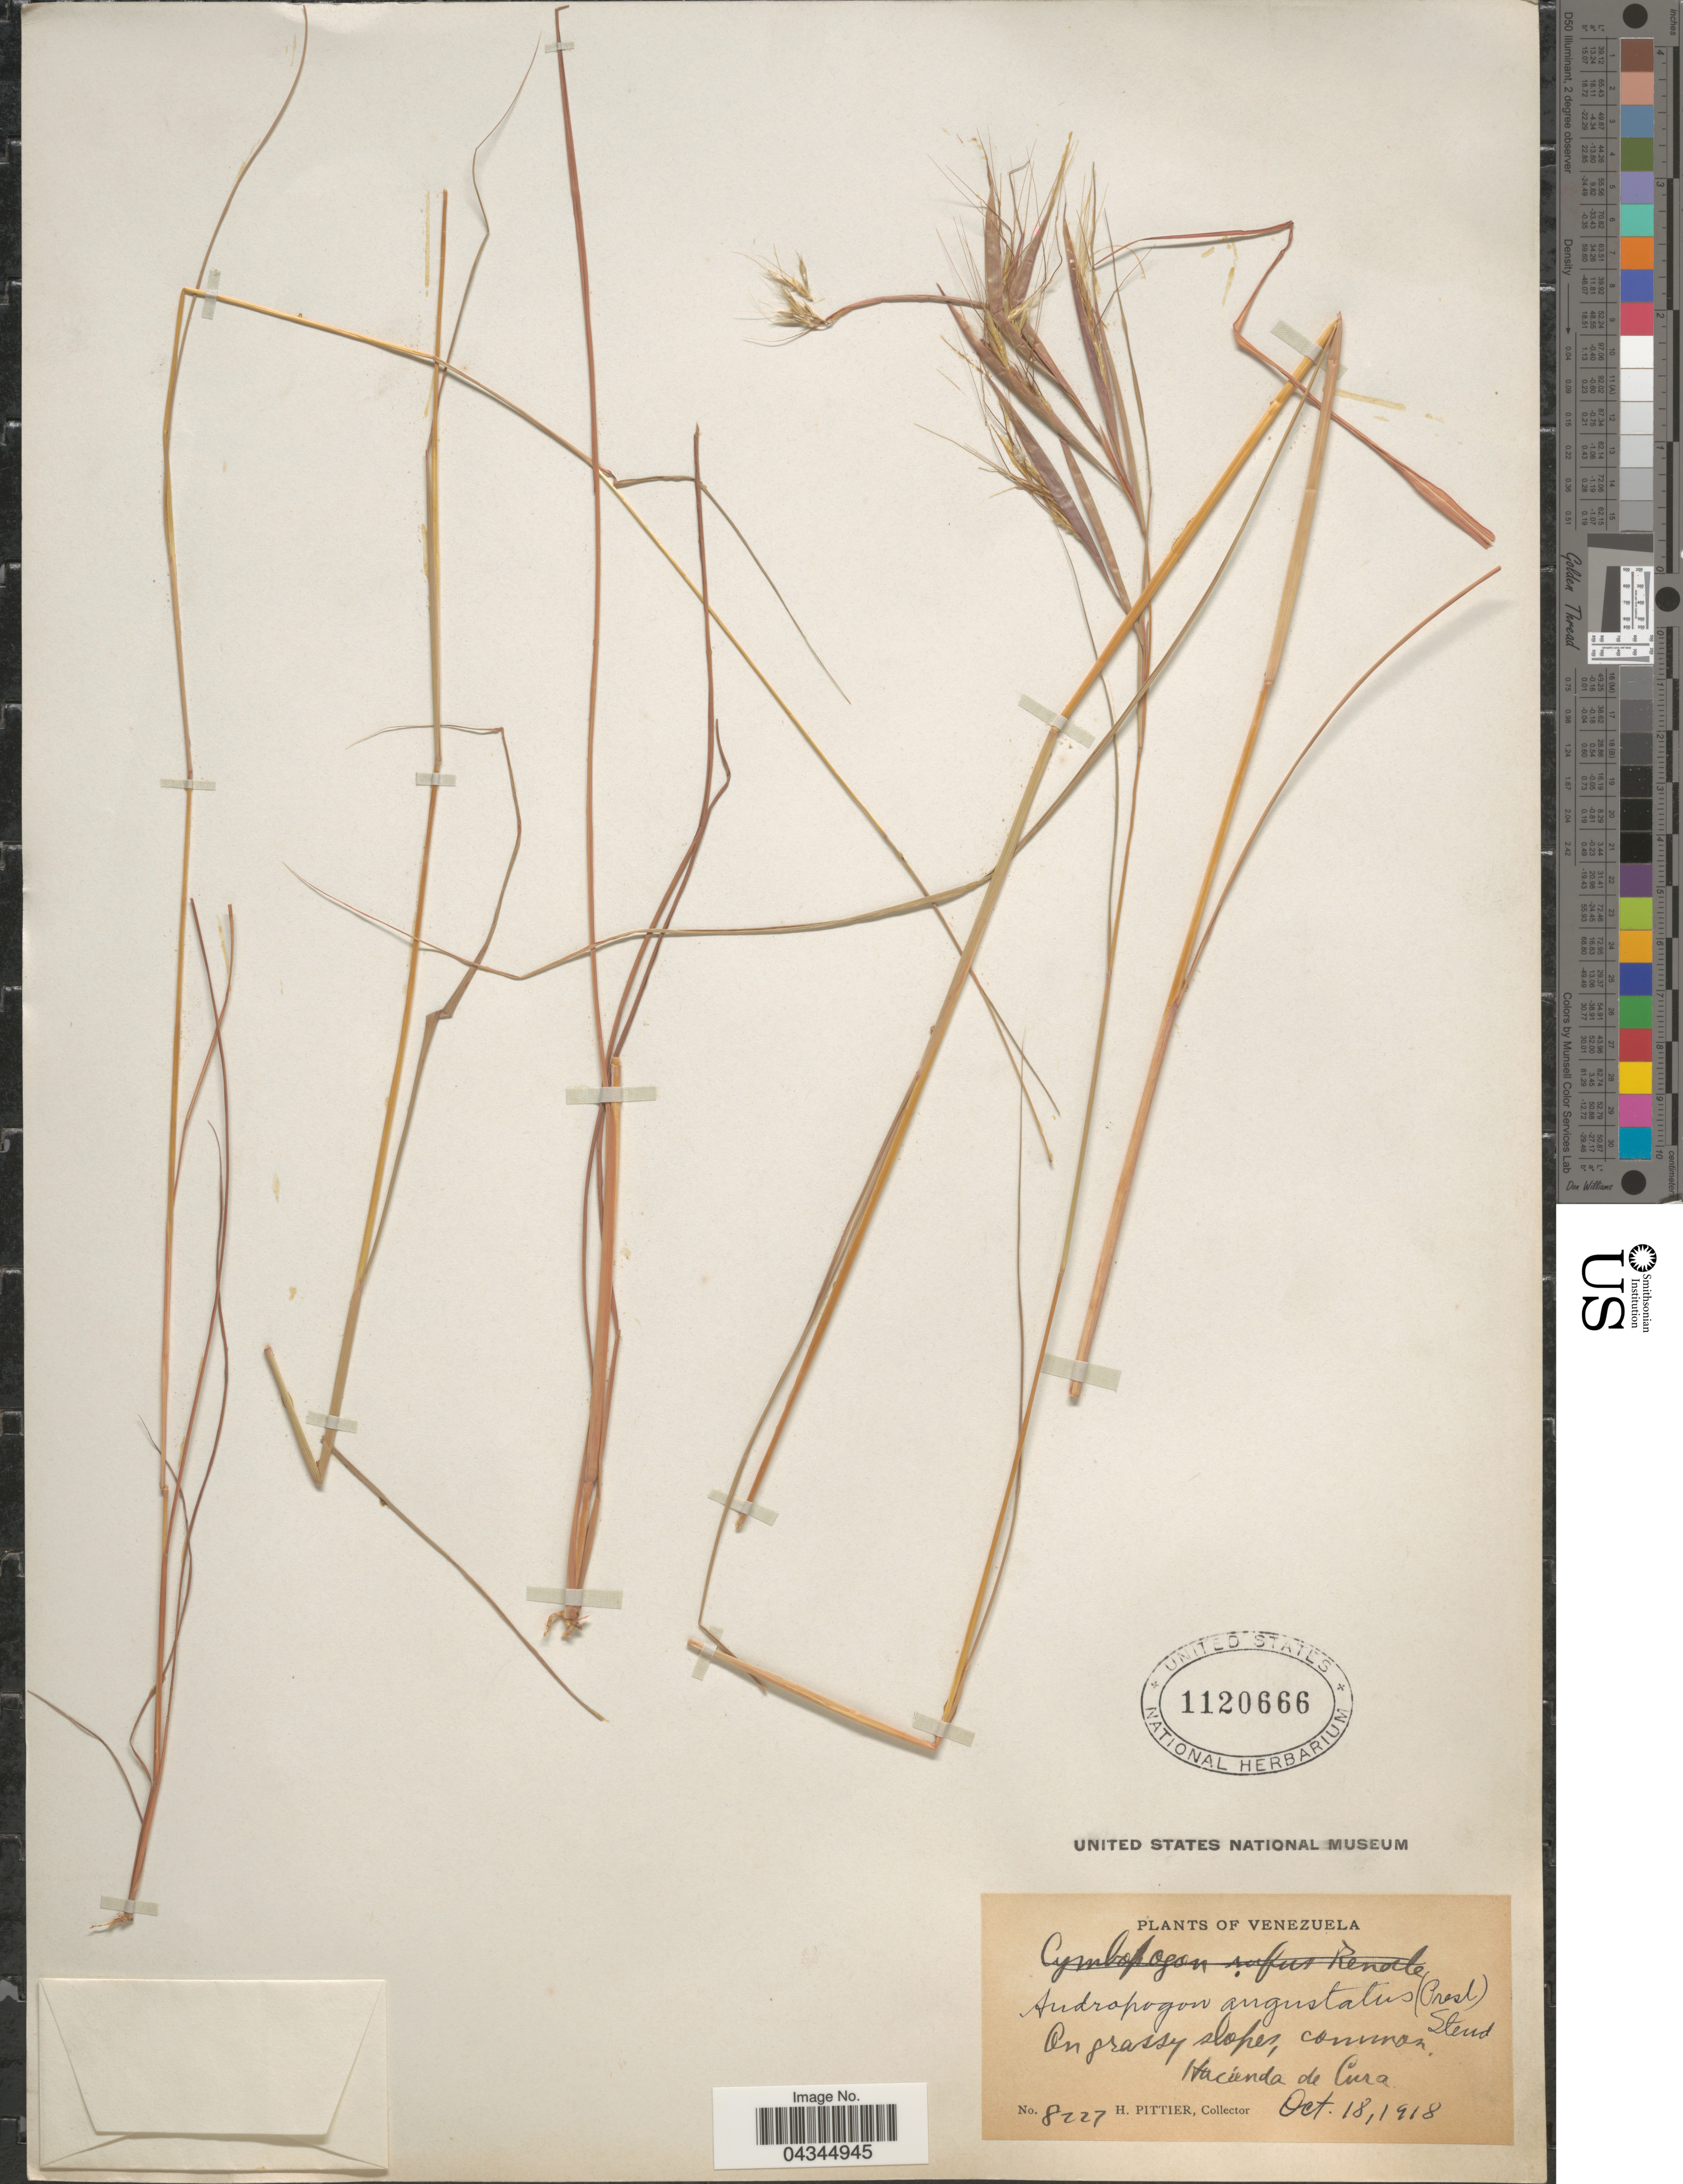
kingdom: Plantae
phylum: Tracheophyta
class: Liliopsida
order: Poales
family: Poaceae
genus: Andropogon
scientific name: Andropogon angustatus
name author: (J. Presl) Steud.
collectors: H. F. Pittier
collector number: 8227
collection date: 1918-10-18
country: Venezuela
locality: Hacienda de Cura.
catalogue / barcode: US 1120666